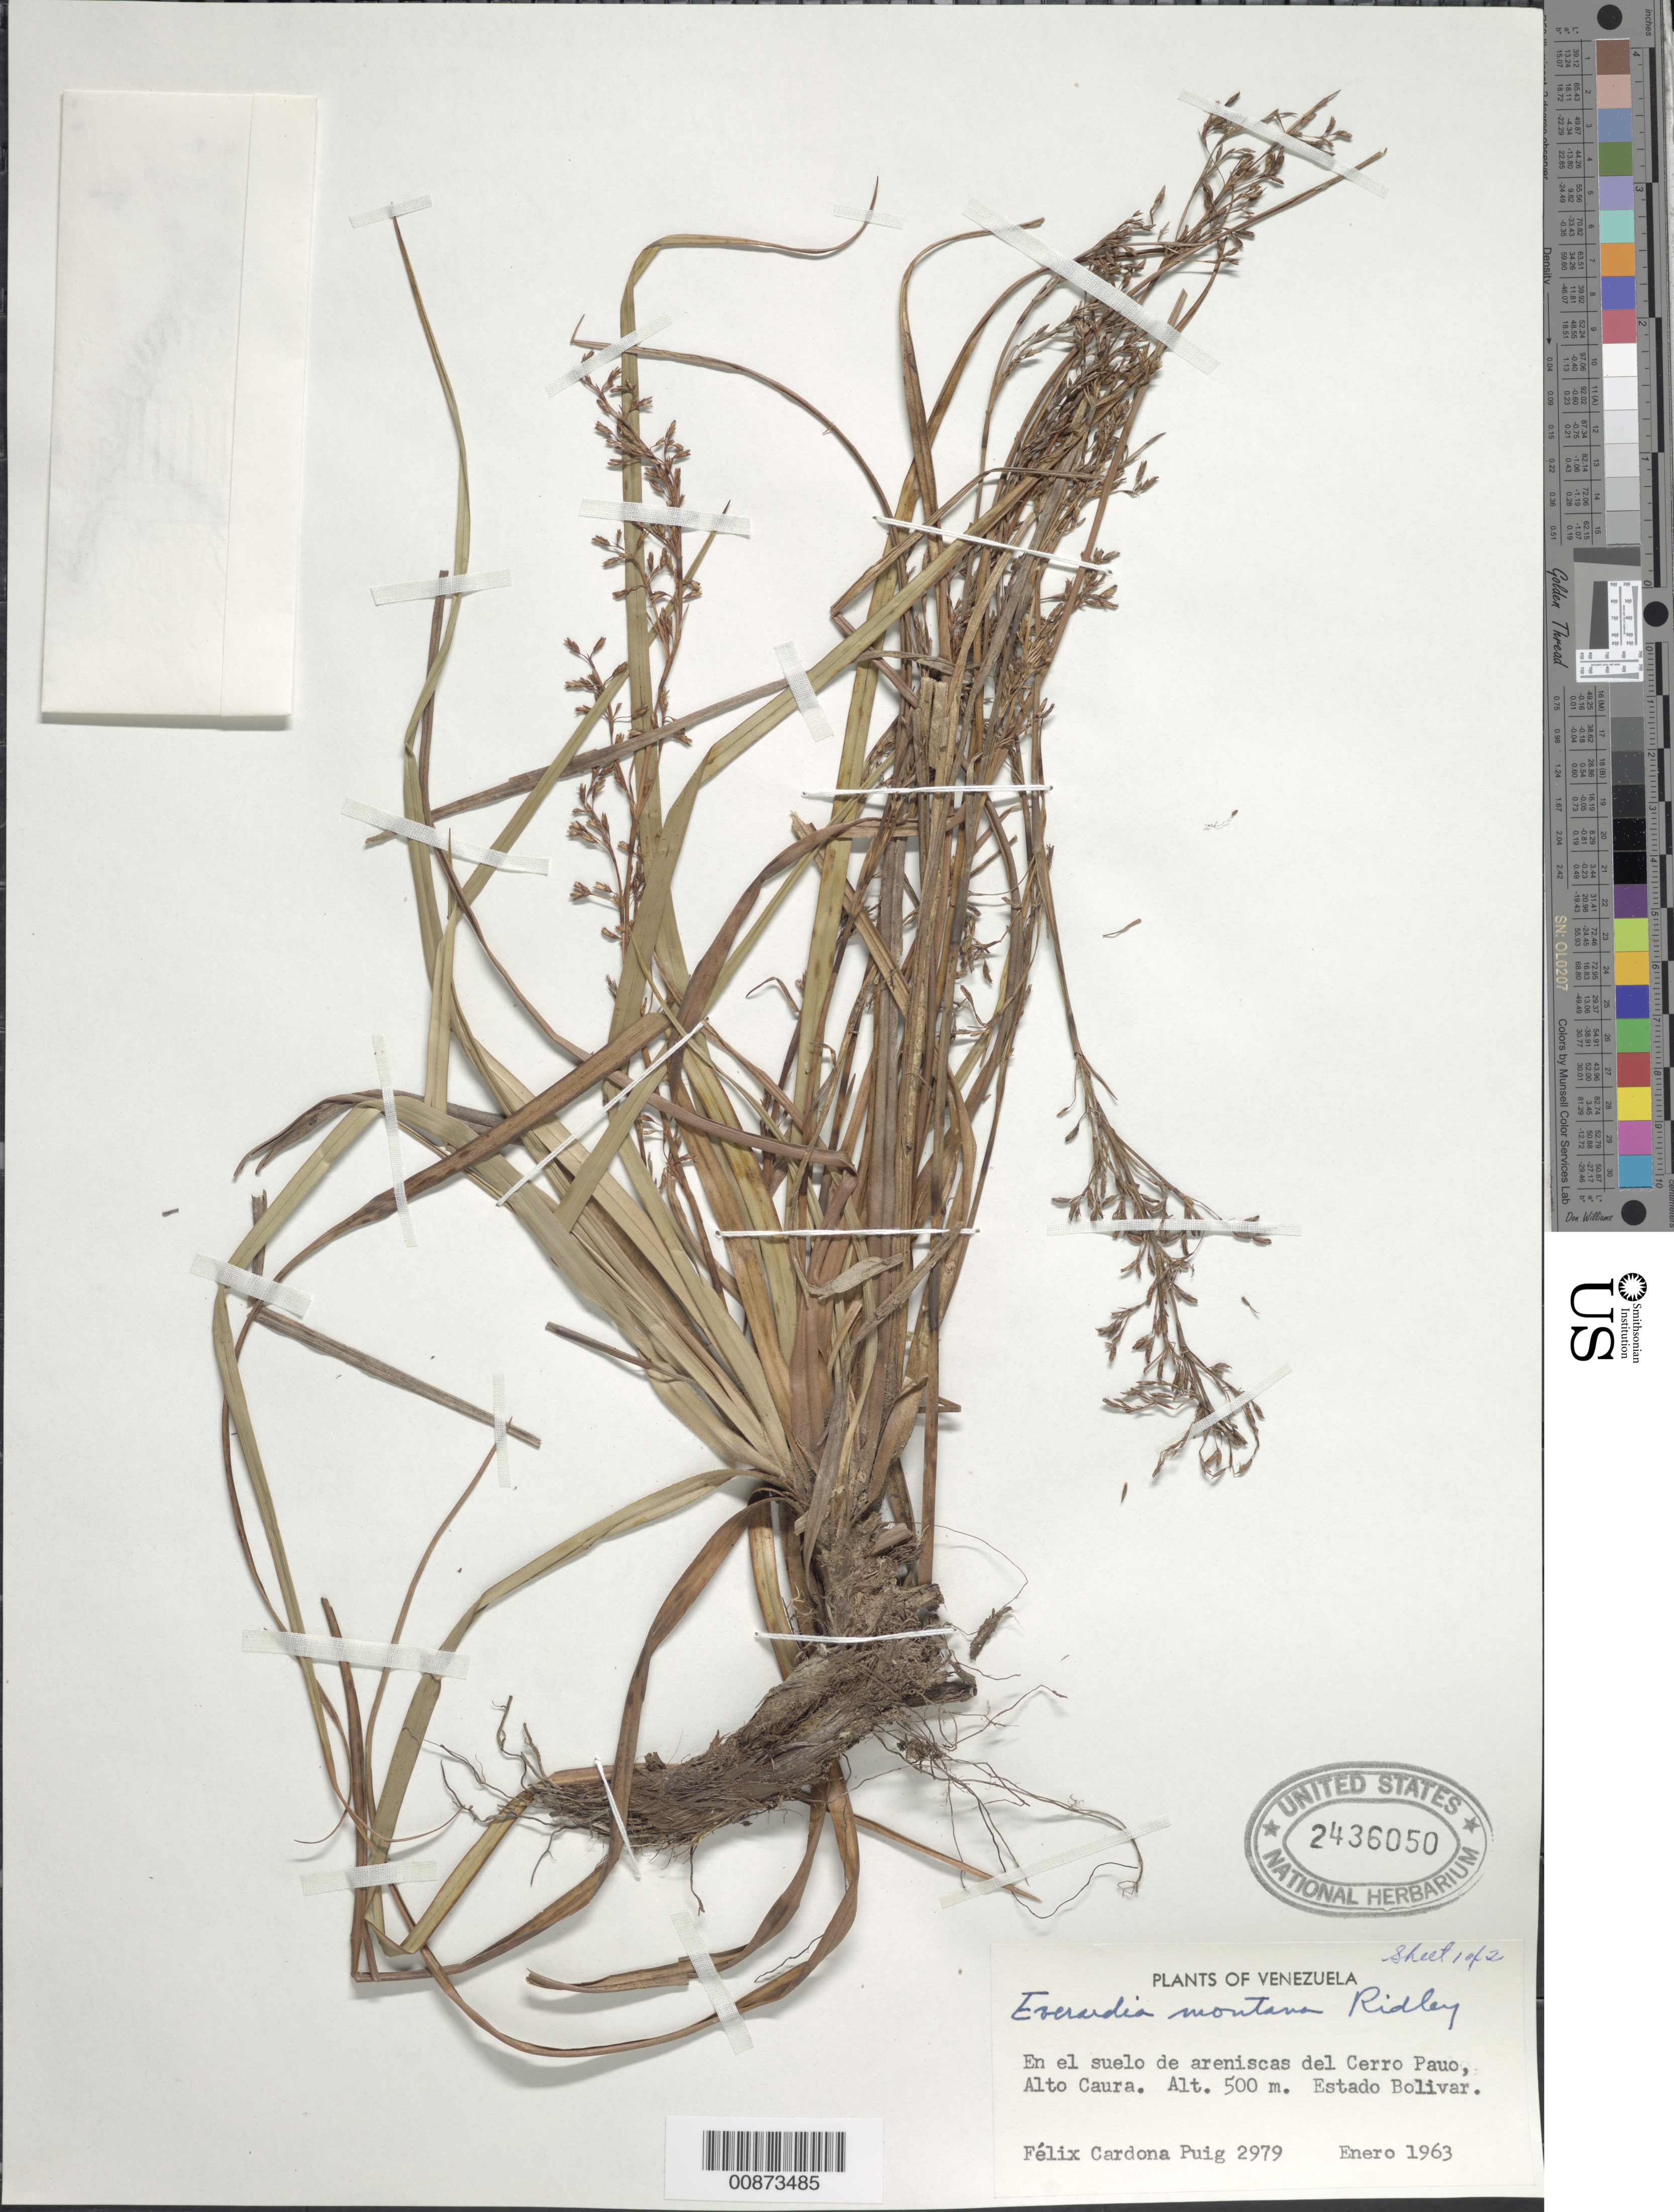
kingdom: Plantae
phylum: Tracheophyta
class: Liliopsida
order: Poales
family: Cyperaceae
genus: Cephalocarpus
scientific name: Cephalocarpus montanus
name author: (Ridley) S.M. Costa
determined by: Strong, Mark T., (BOT), Smithsonian Institution - National Museum of Natural History (UNITED STATES)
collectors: F. Cardona Puig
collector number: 2979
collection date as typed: Jan-63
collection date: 1963-01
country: Venezuela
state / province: Bolívar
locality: Cerro Pauo, Alto Caura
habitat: Suelo de areniscas del cerro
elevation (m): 500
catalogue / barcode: US 2436050